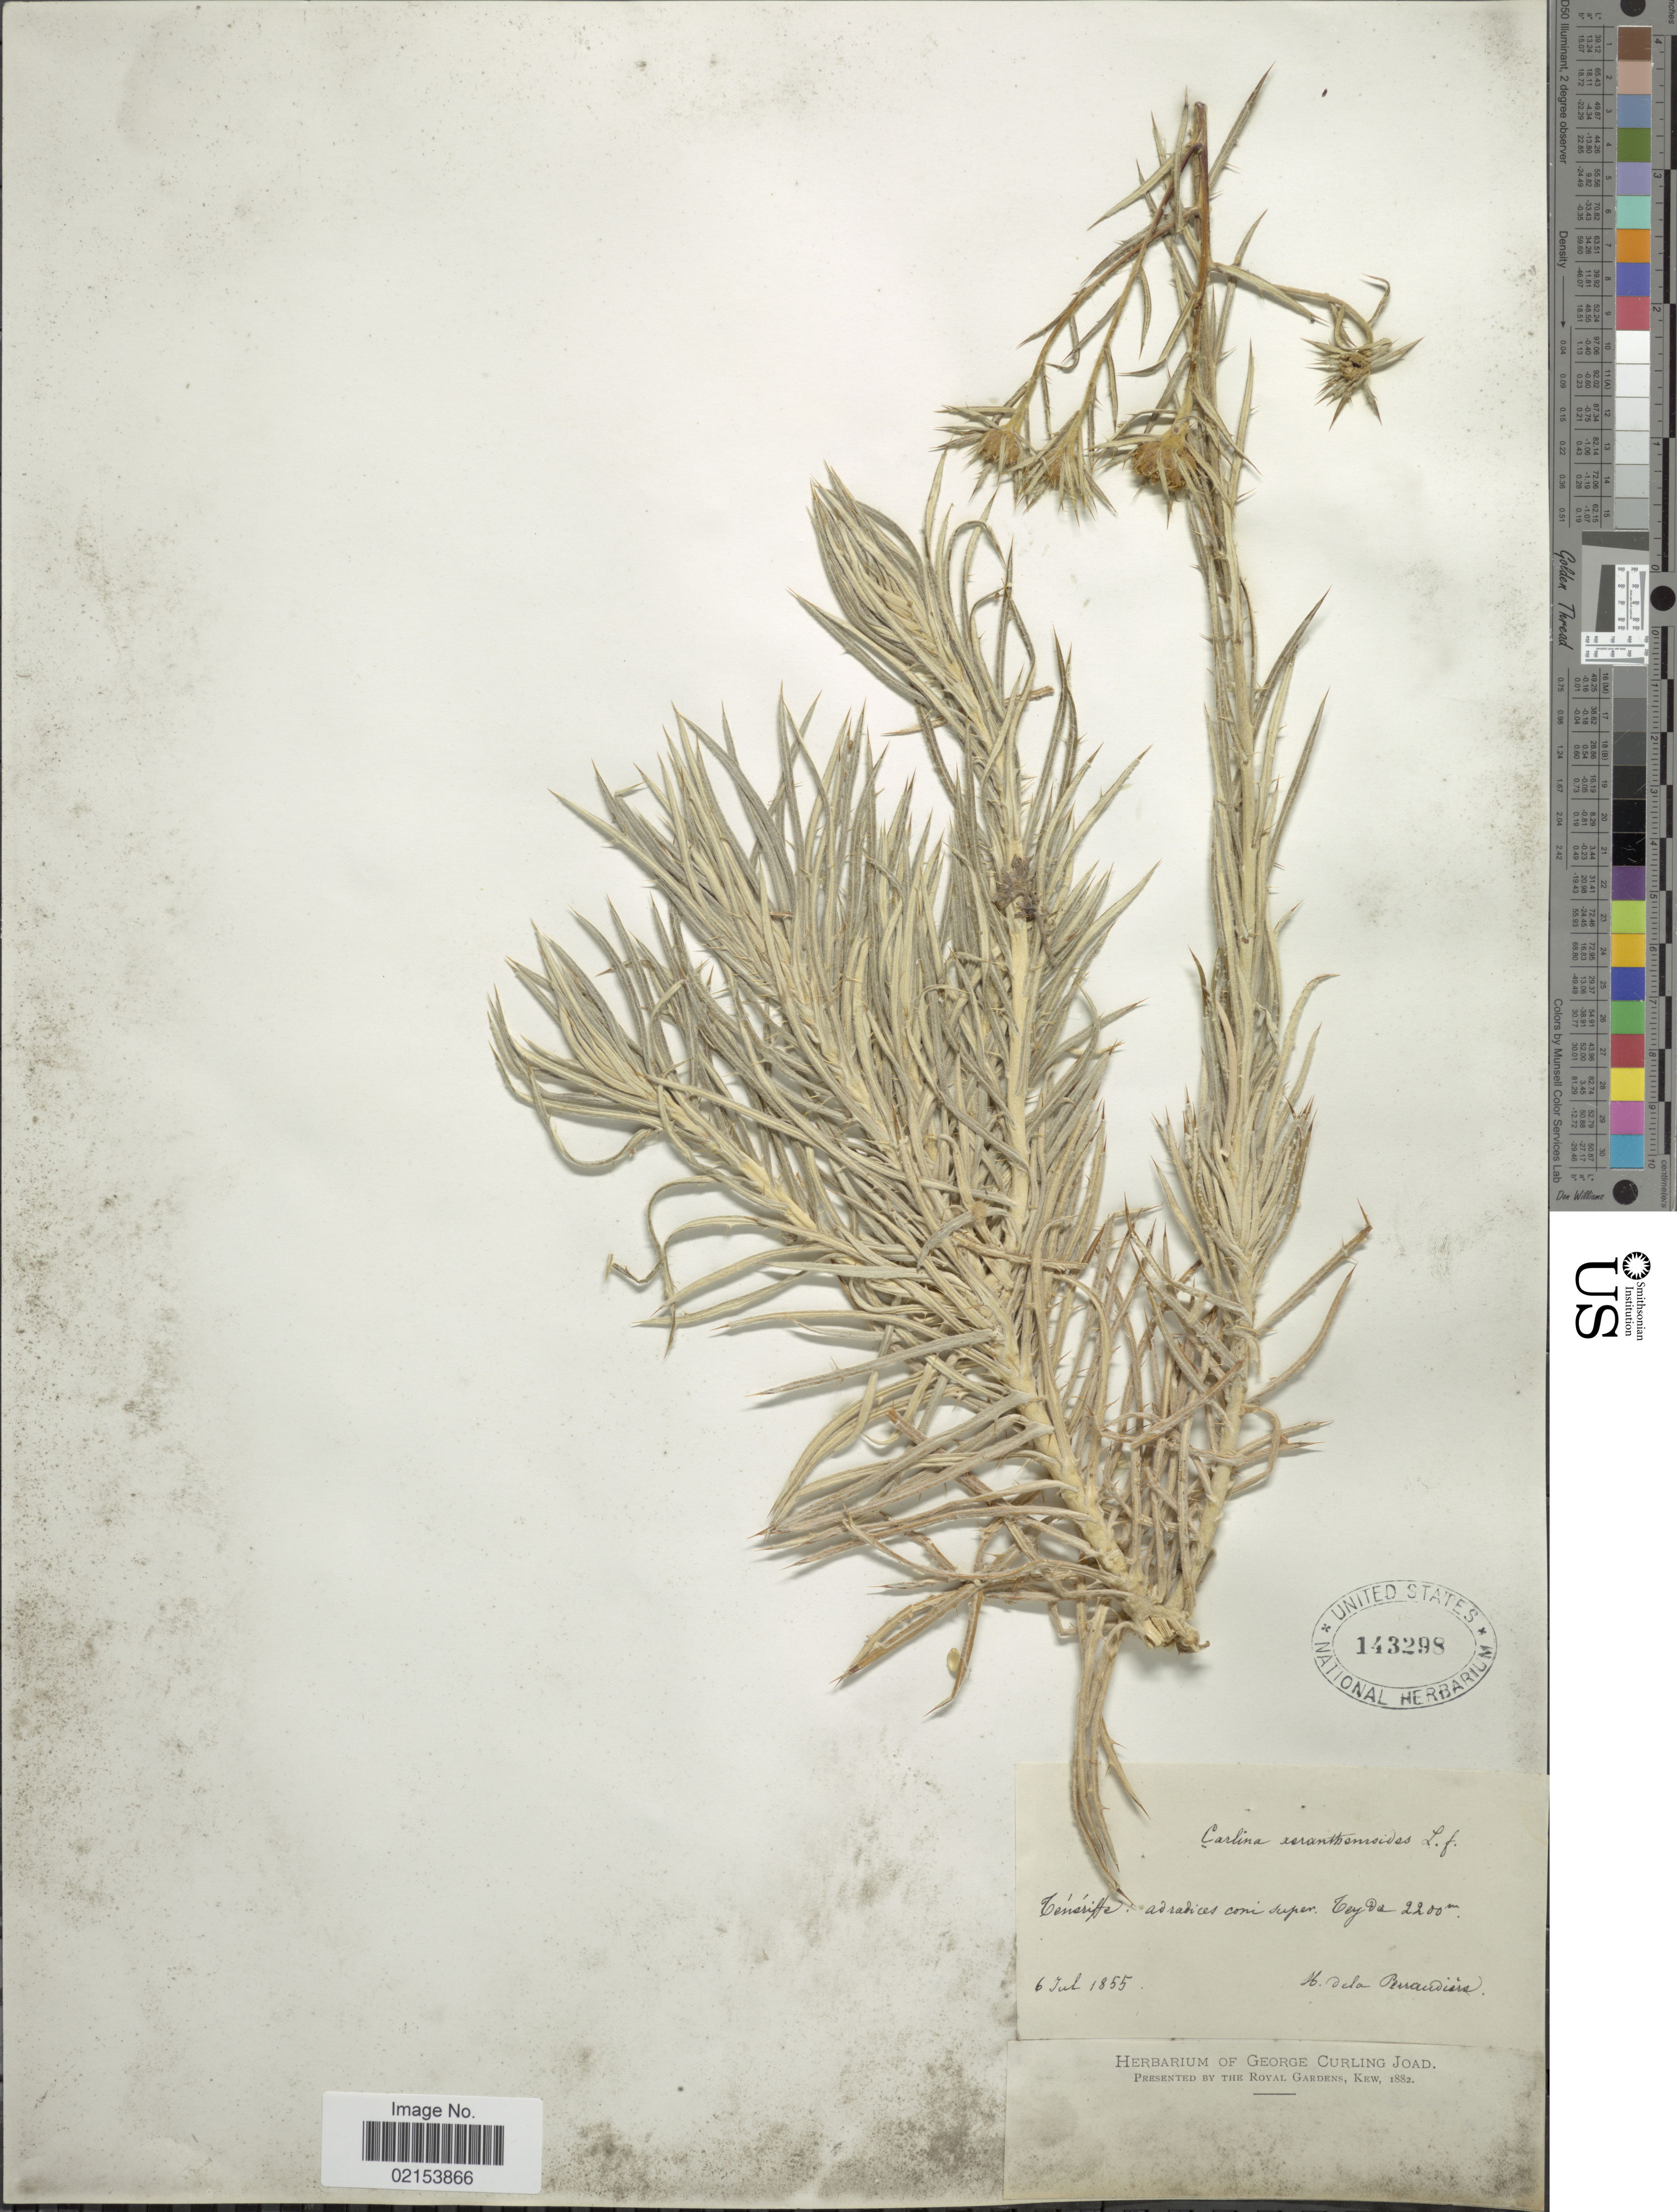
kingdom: Plantae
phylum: Tracheophyta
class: Magnoliopsida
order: Asterales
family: Asteraceae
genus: Carlina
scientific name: Carlina xeranthemoides L.f.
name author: L. f.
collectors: H. de la Perraudière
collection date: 1855-07-06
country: Spain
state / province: Canarias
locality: Teyda. Teneriffe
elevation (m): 220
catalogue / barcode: US 143298